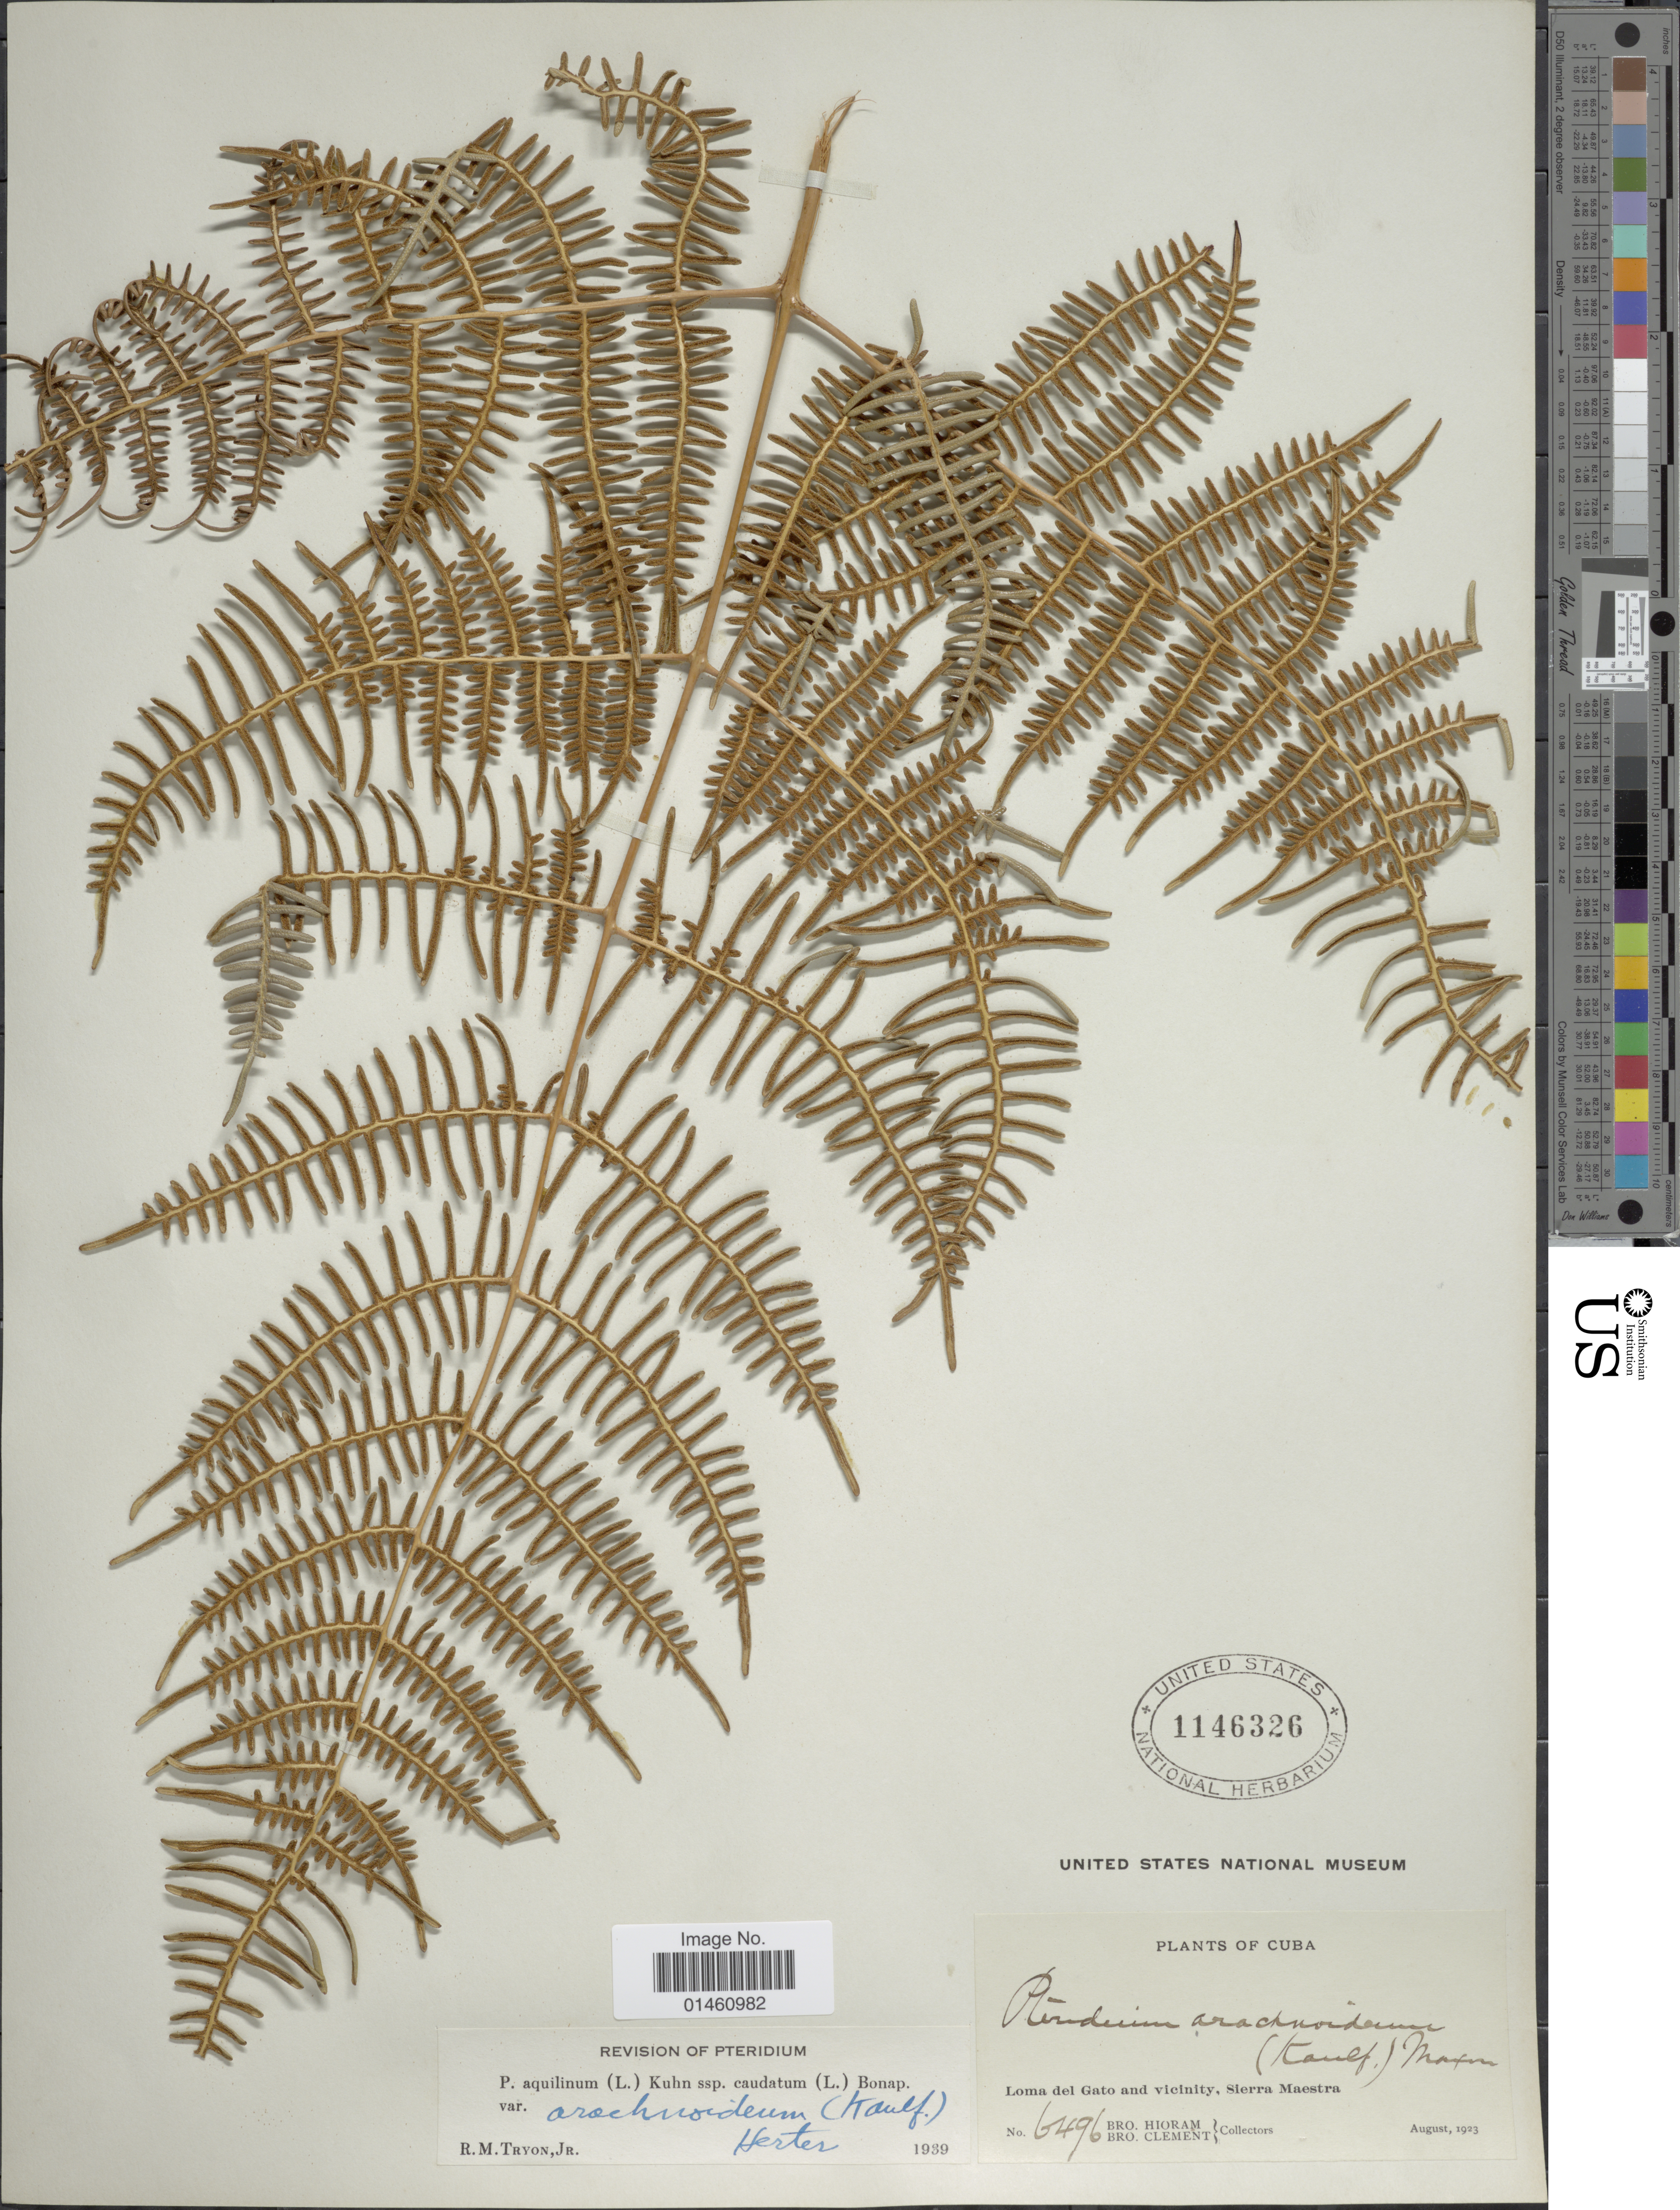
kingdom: Plantae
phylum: Tracheophyta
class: Polypodiopsida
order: Polypodiales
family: Dennstaedtiaceae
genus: Pteridium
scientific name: Pteridium aquilinum var. arachnoideum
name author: (Kaulf.) Herter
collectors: Bro. Hioram & B. Clement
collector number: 6496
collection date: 1923-08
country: Cuba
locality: Loma del Gato and vicinity, Sierra Maestra.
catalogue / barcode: US 1146326